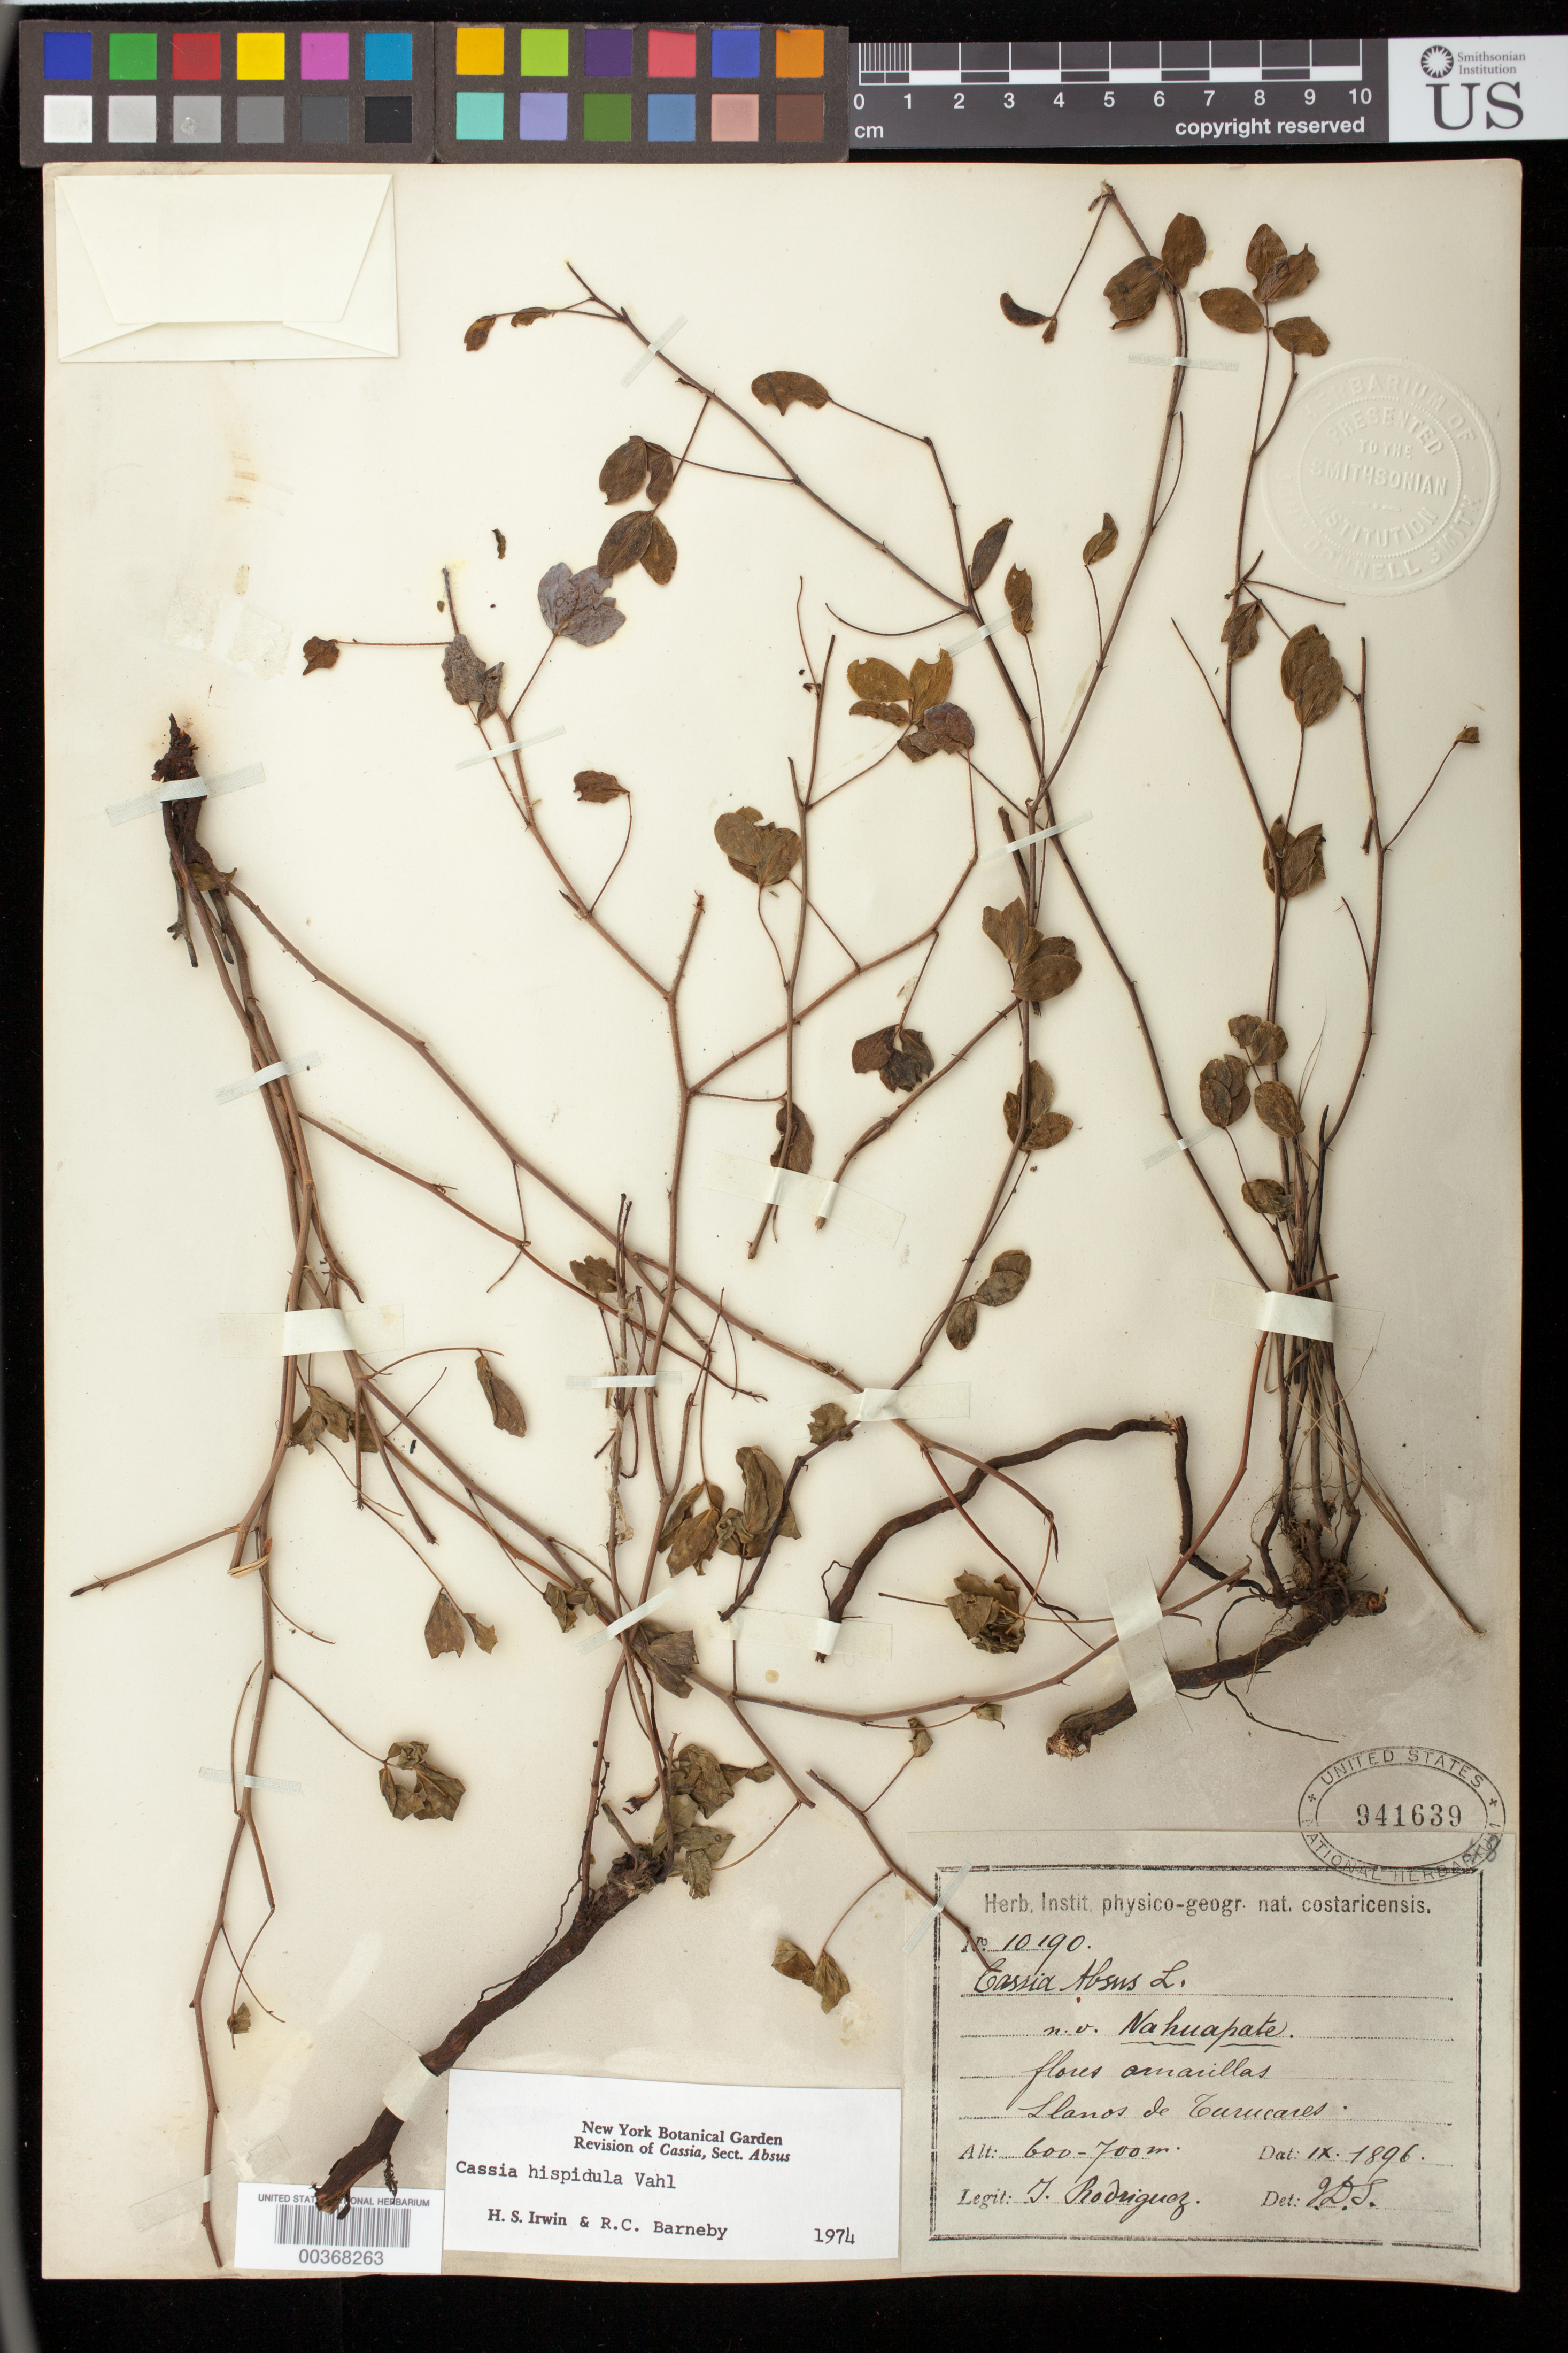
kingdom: Plantae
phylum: Tracheophyta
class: Magnoliopsida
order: Fabales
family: Fabaceae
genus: Chamaecrista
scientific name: Chamaecrista hispidula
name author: (Vahl) H.S. Irwin & Barneby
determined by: Irwin, Howard S.; Barneby, R. C.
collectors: T. Rodriguez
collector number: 10190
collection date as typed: Sep 1896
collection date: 1896-09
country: Costa Rica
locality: Llanos de Tunicares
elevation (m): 600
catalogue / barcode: US 941639